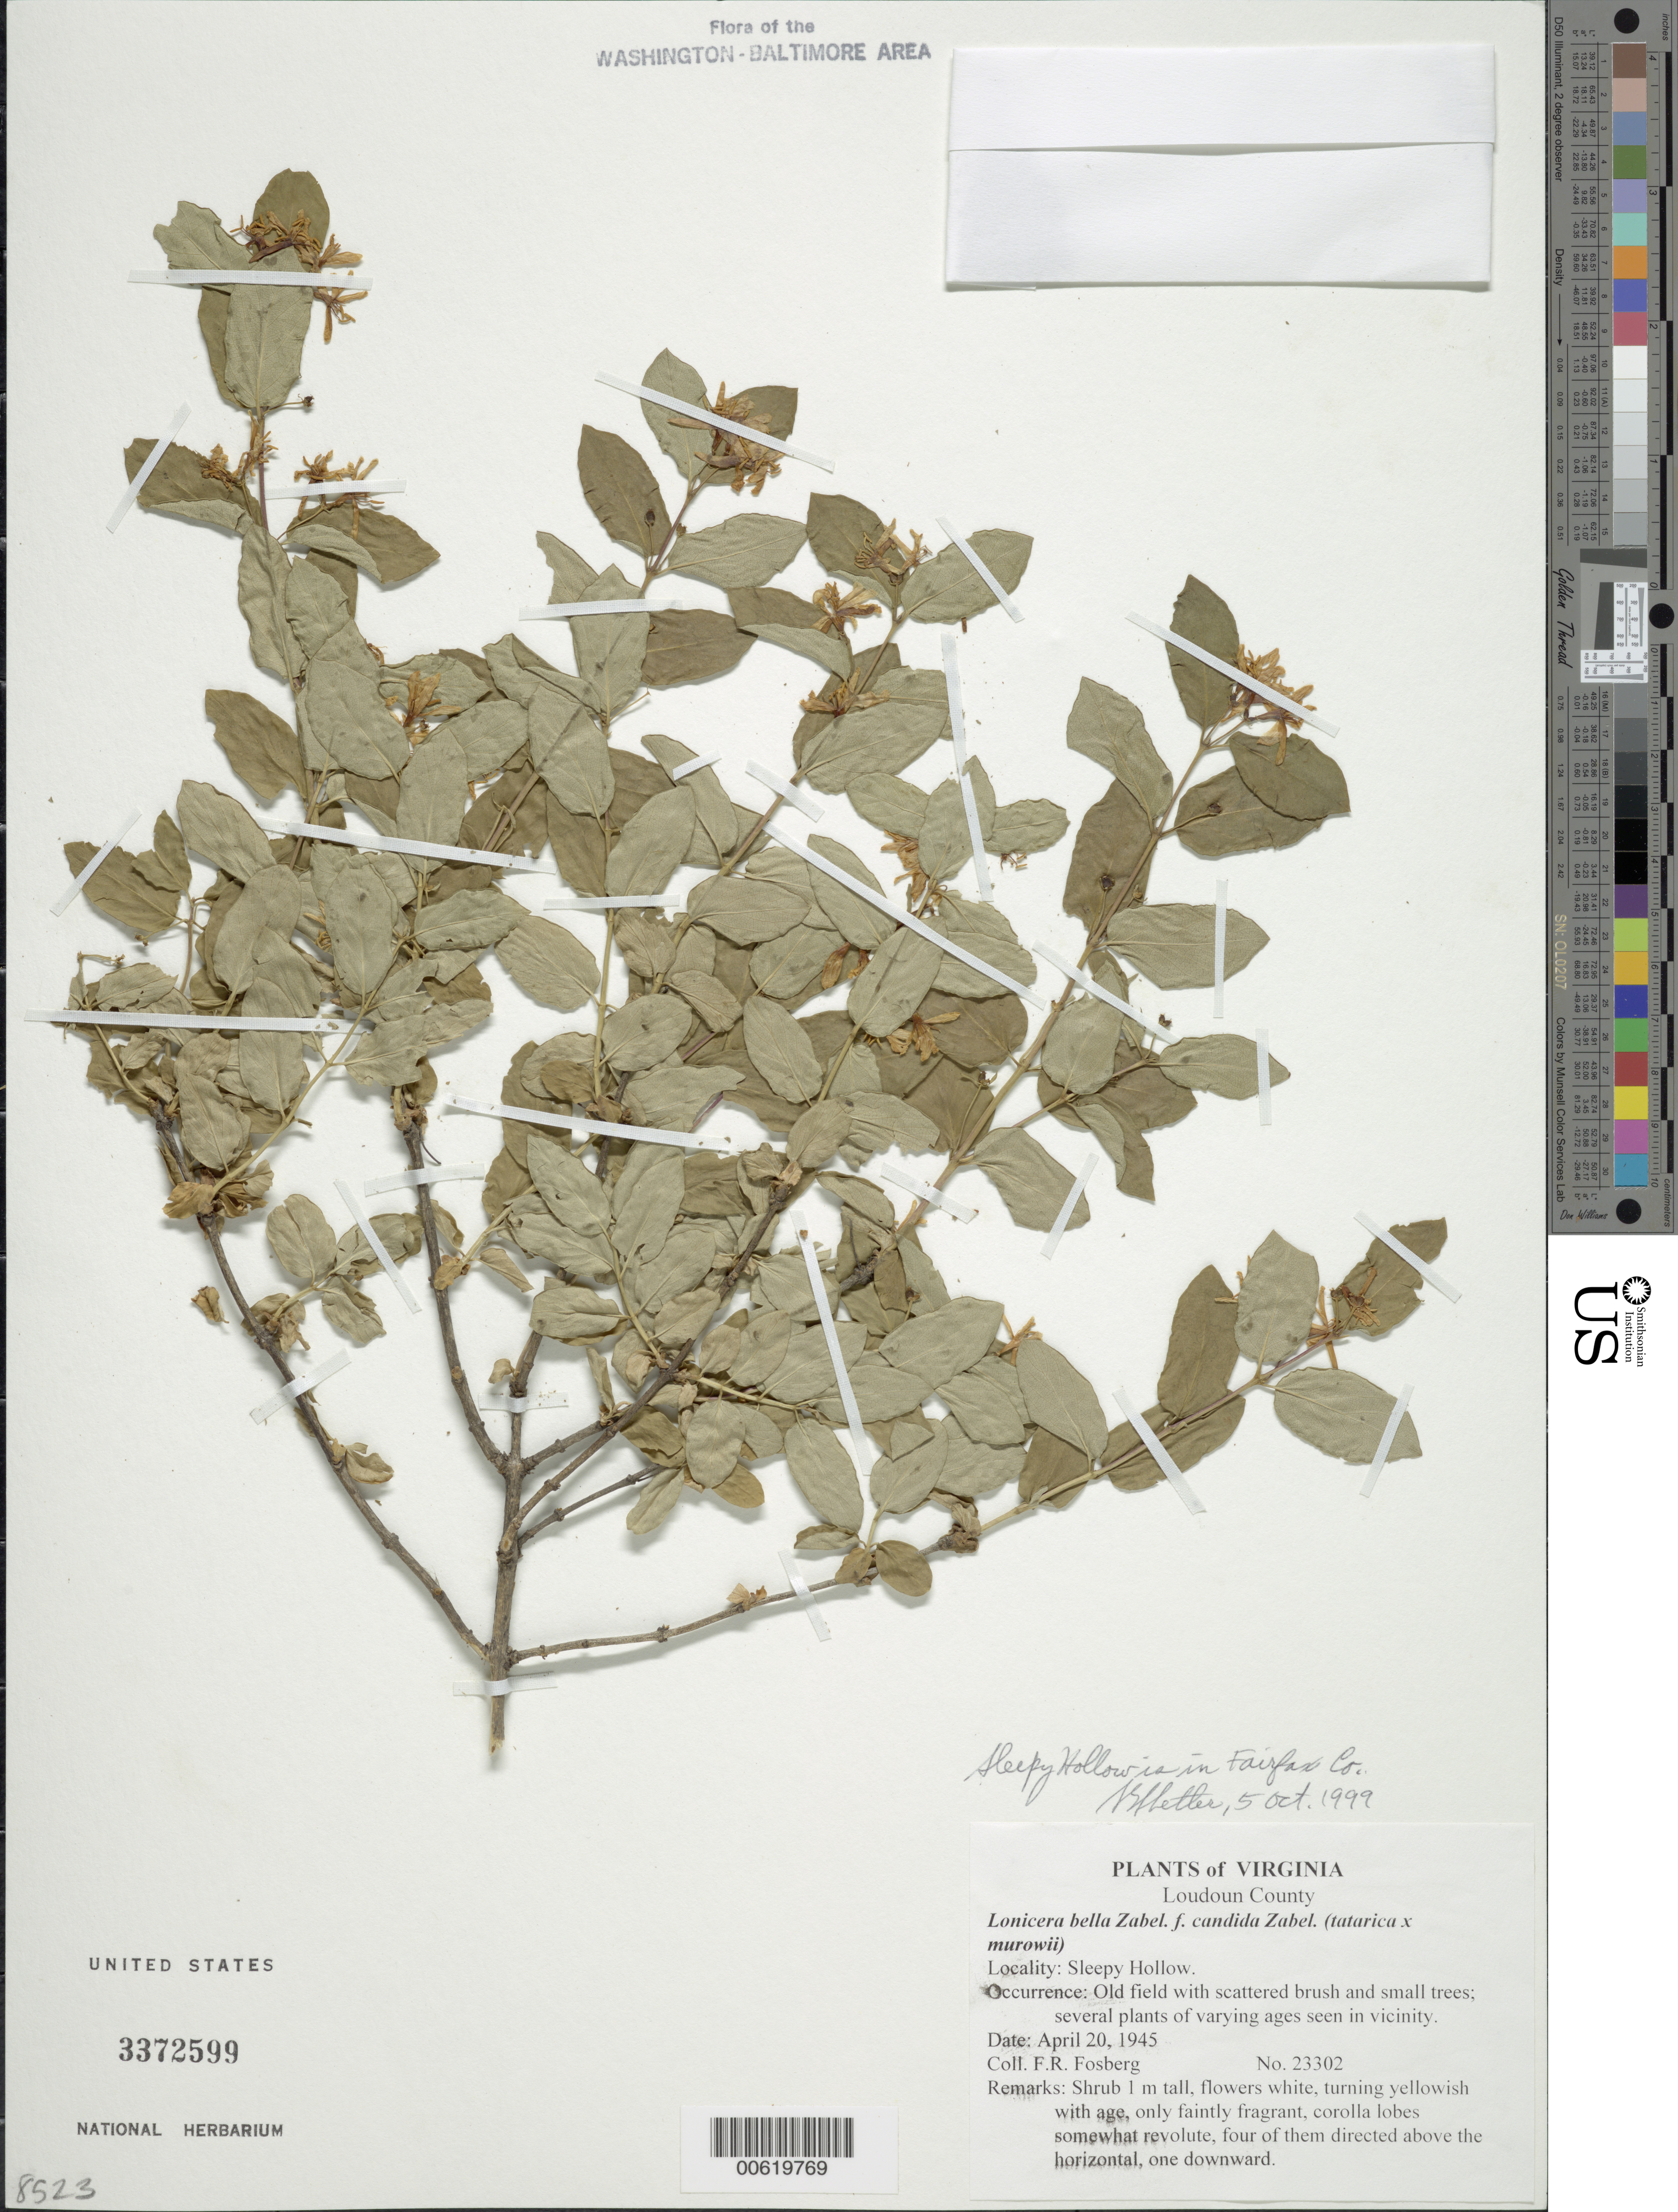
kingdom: Plantae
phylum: Tracheophyta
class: Magnoliopsida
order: Dipsacales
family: Caprifoliaceae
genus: Lonicera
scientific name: Lonicera x bella f. candida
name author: Zabel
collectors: F. R. Fosberg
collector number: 23302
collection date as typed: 20 Apr 1945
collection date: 1945-04-20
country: United States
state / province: Virginia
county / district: Loudoun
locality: Sleepy Hollow.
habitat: Old field with scattered brush and small trees; several plants of varying ages seen in vicinity.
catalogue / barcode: US 3372599